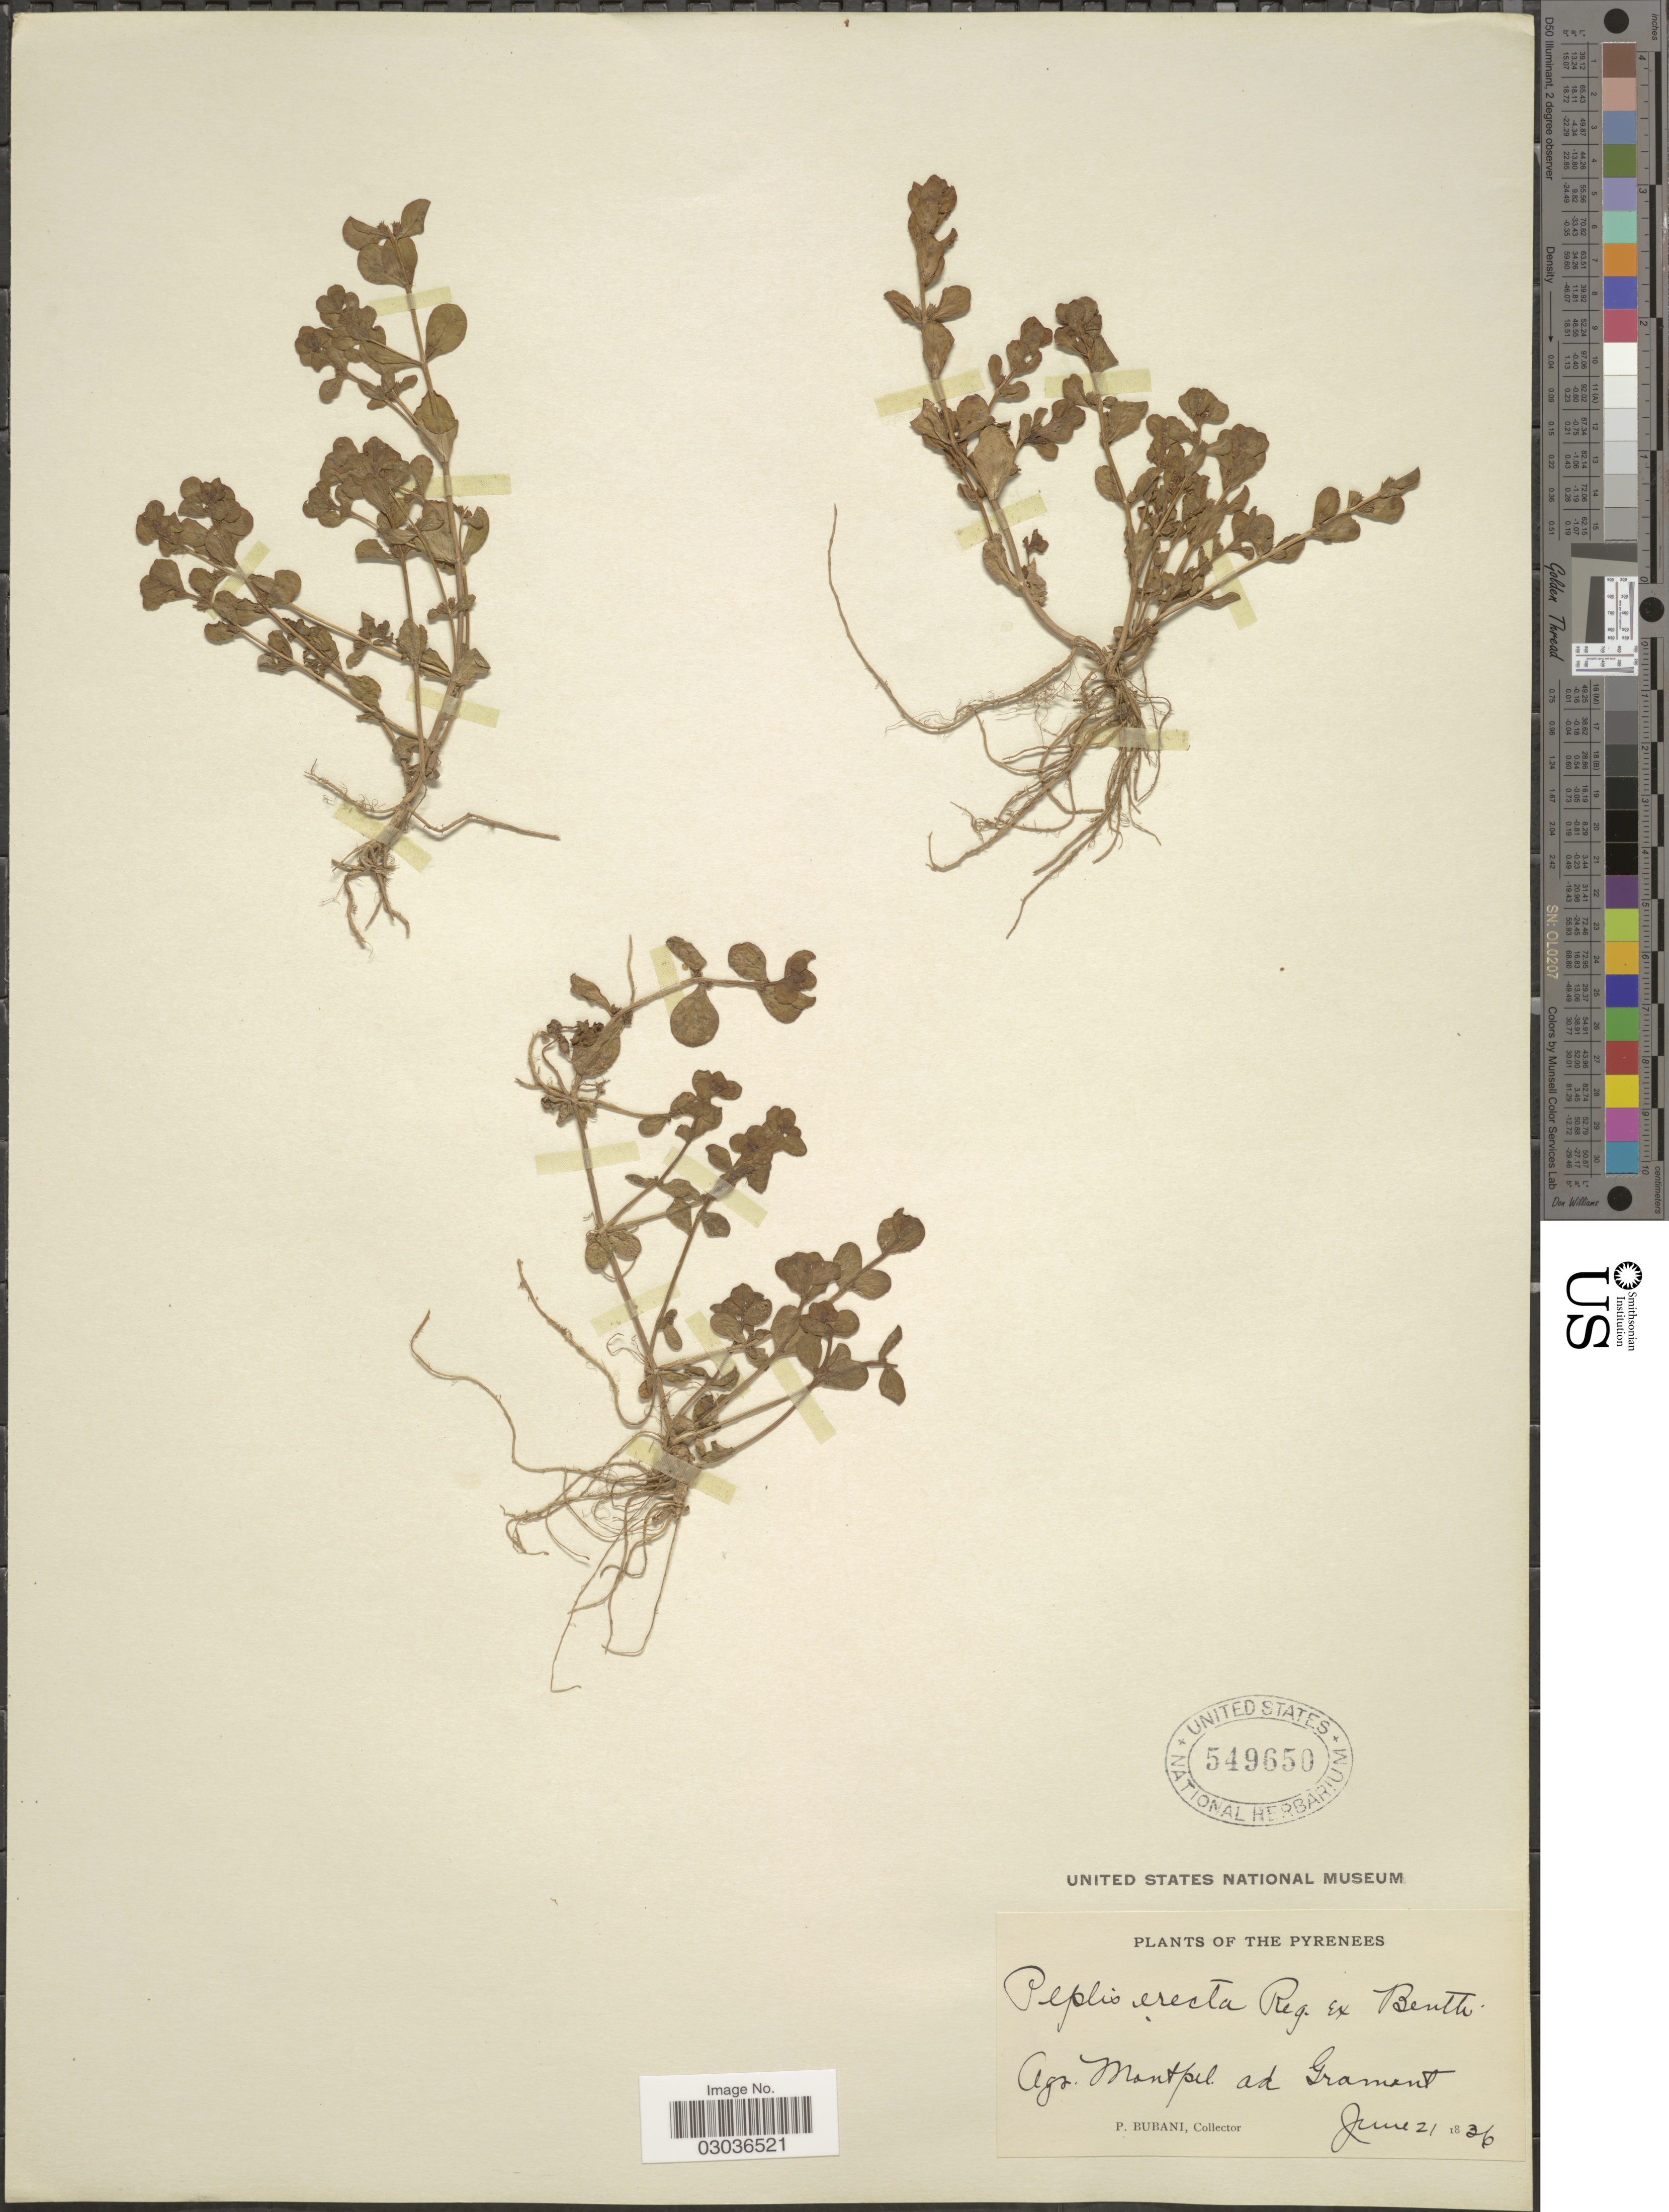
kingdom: Plantae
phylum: Tracheophyta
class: Magnoliopsida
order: Myrtales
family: Lythraceae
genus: Lythrum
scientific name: Lythrum borysthenicum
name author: (M. Bieb. ex Schrank) Litv.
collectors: P. Bubani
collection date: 1836-06-21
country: France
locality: Pyrenees. Agr. Montspel. ad Gramont.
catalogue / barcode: US 549650